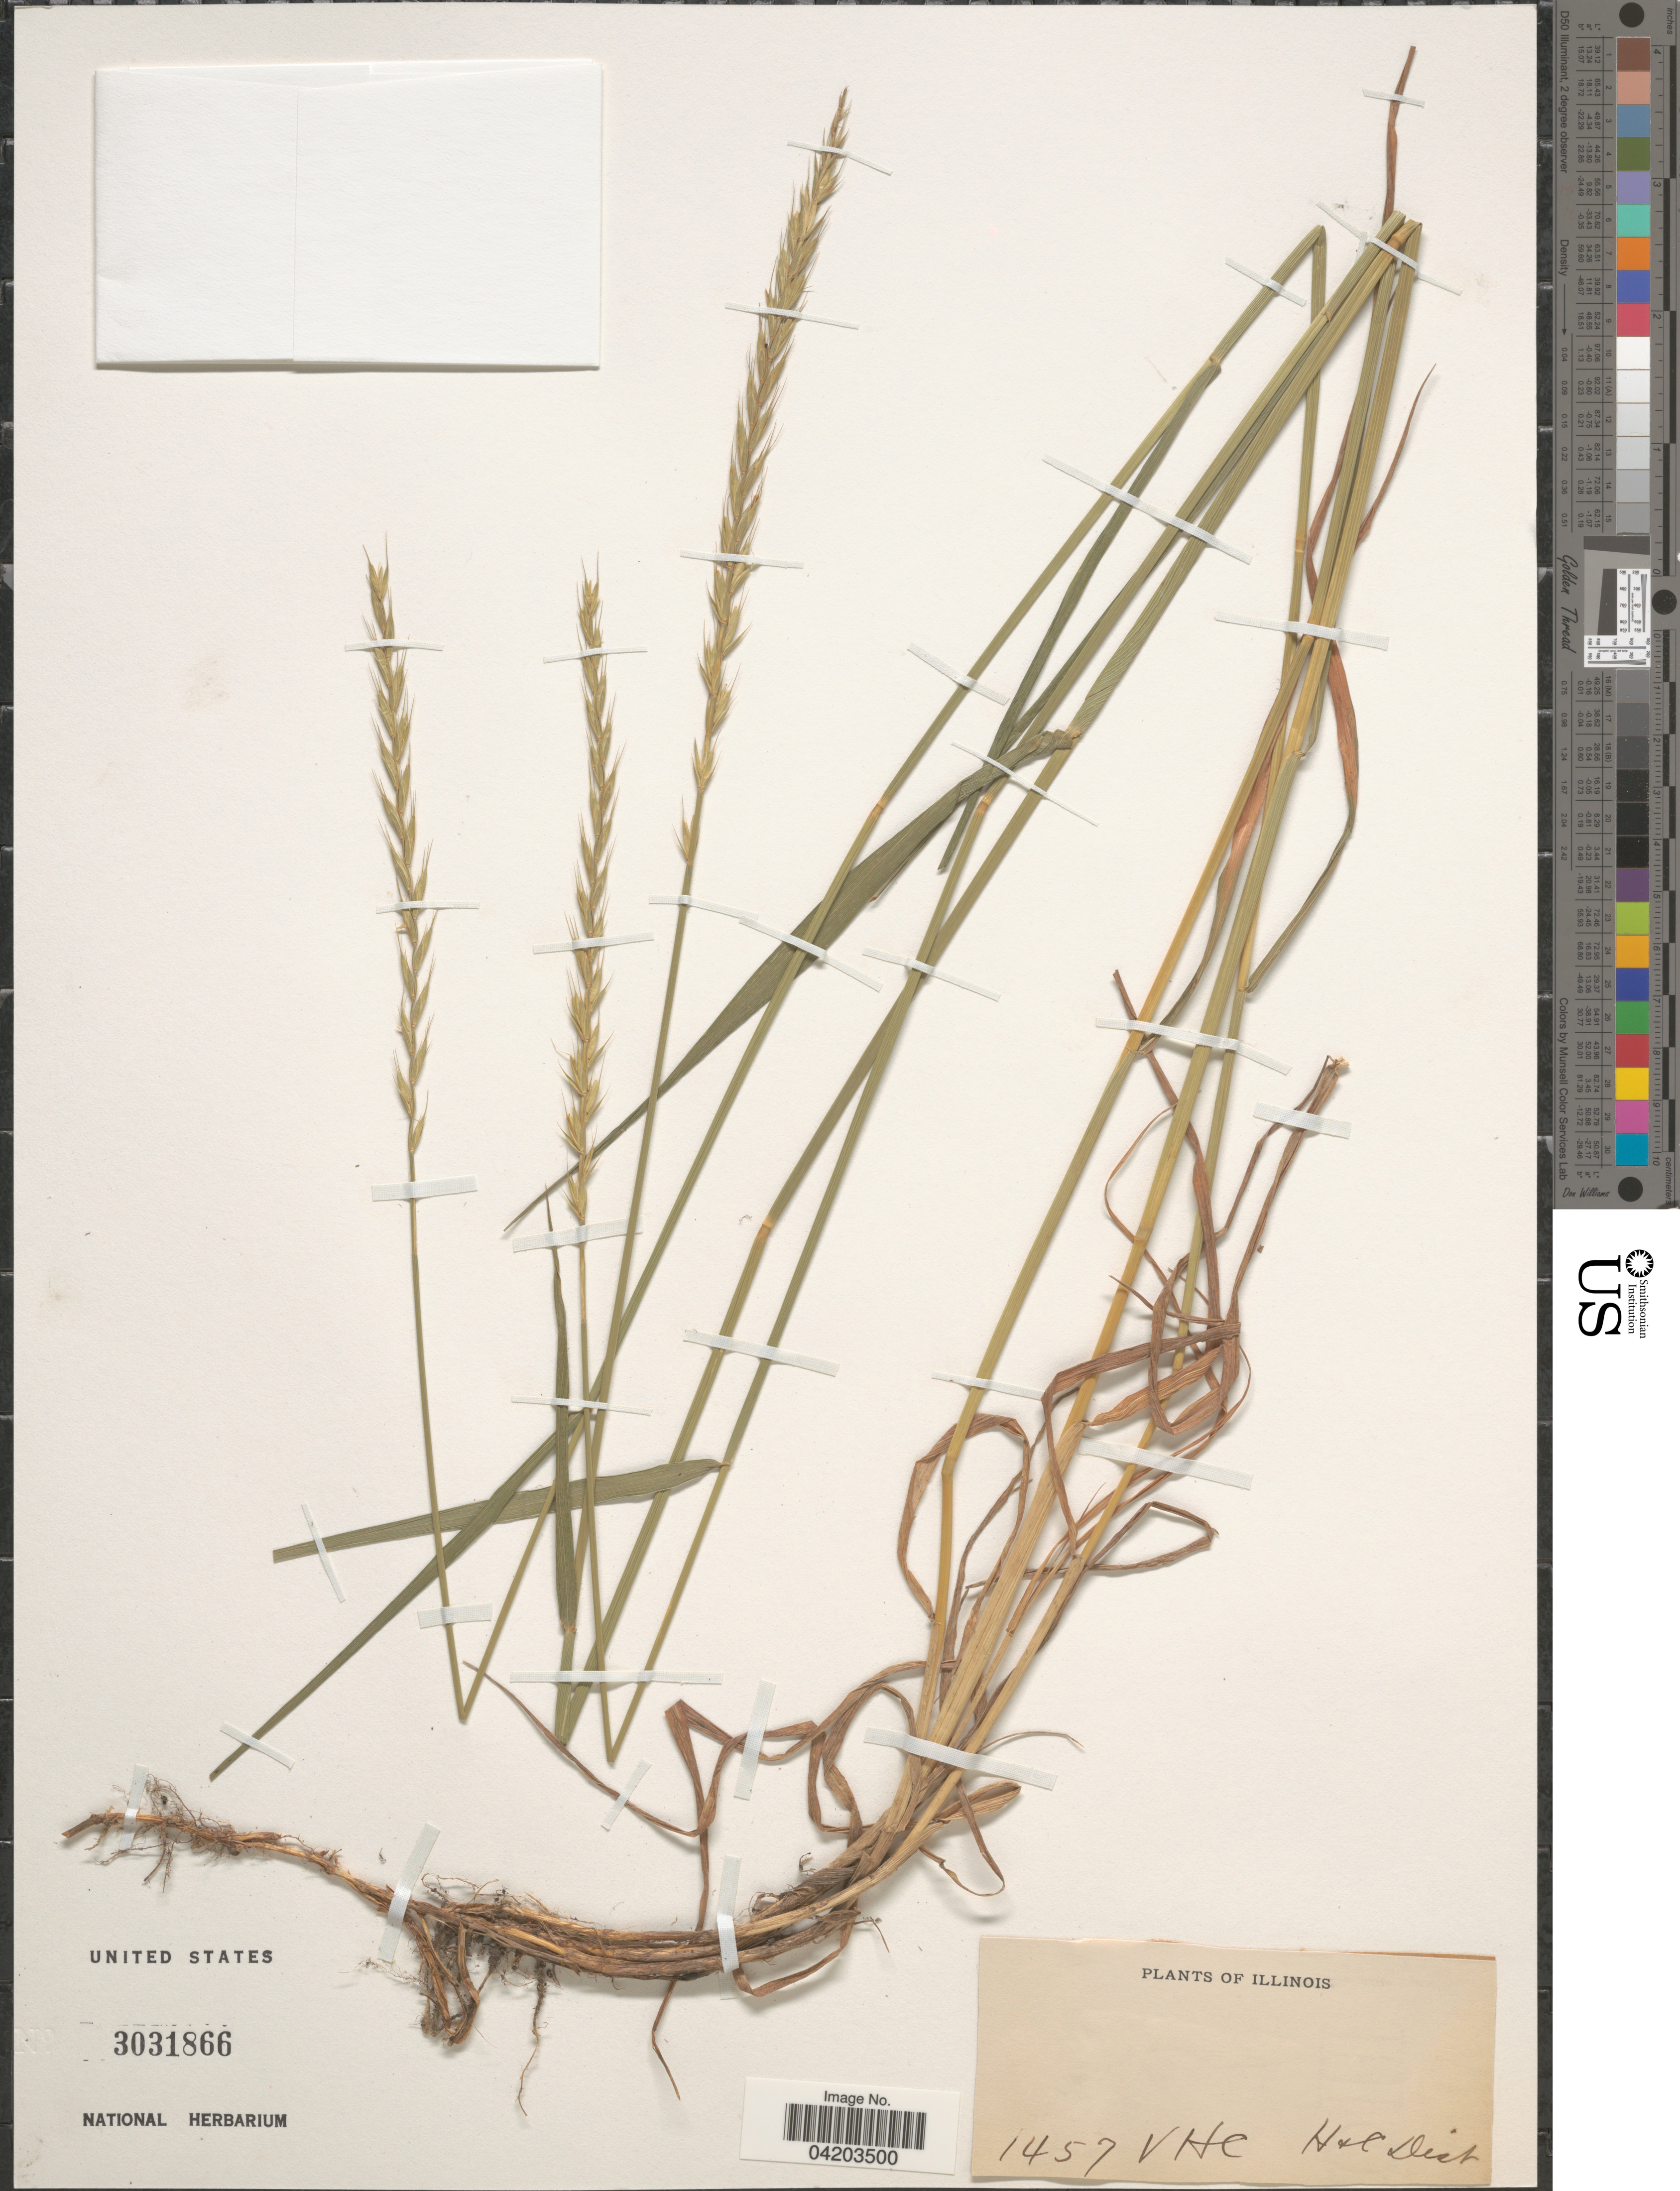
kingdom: Plantae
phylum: Tracheophyta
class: Liliopsida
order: Poales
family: Poaceae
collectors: V. H. C.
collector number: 1457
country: United States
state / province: Illinois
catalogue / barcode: US 3031866